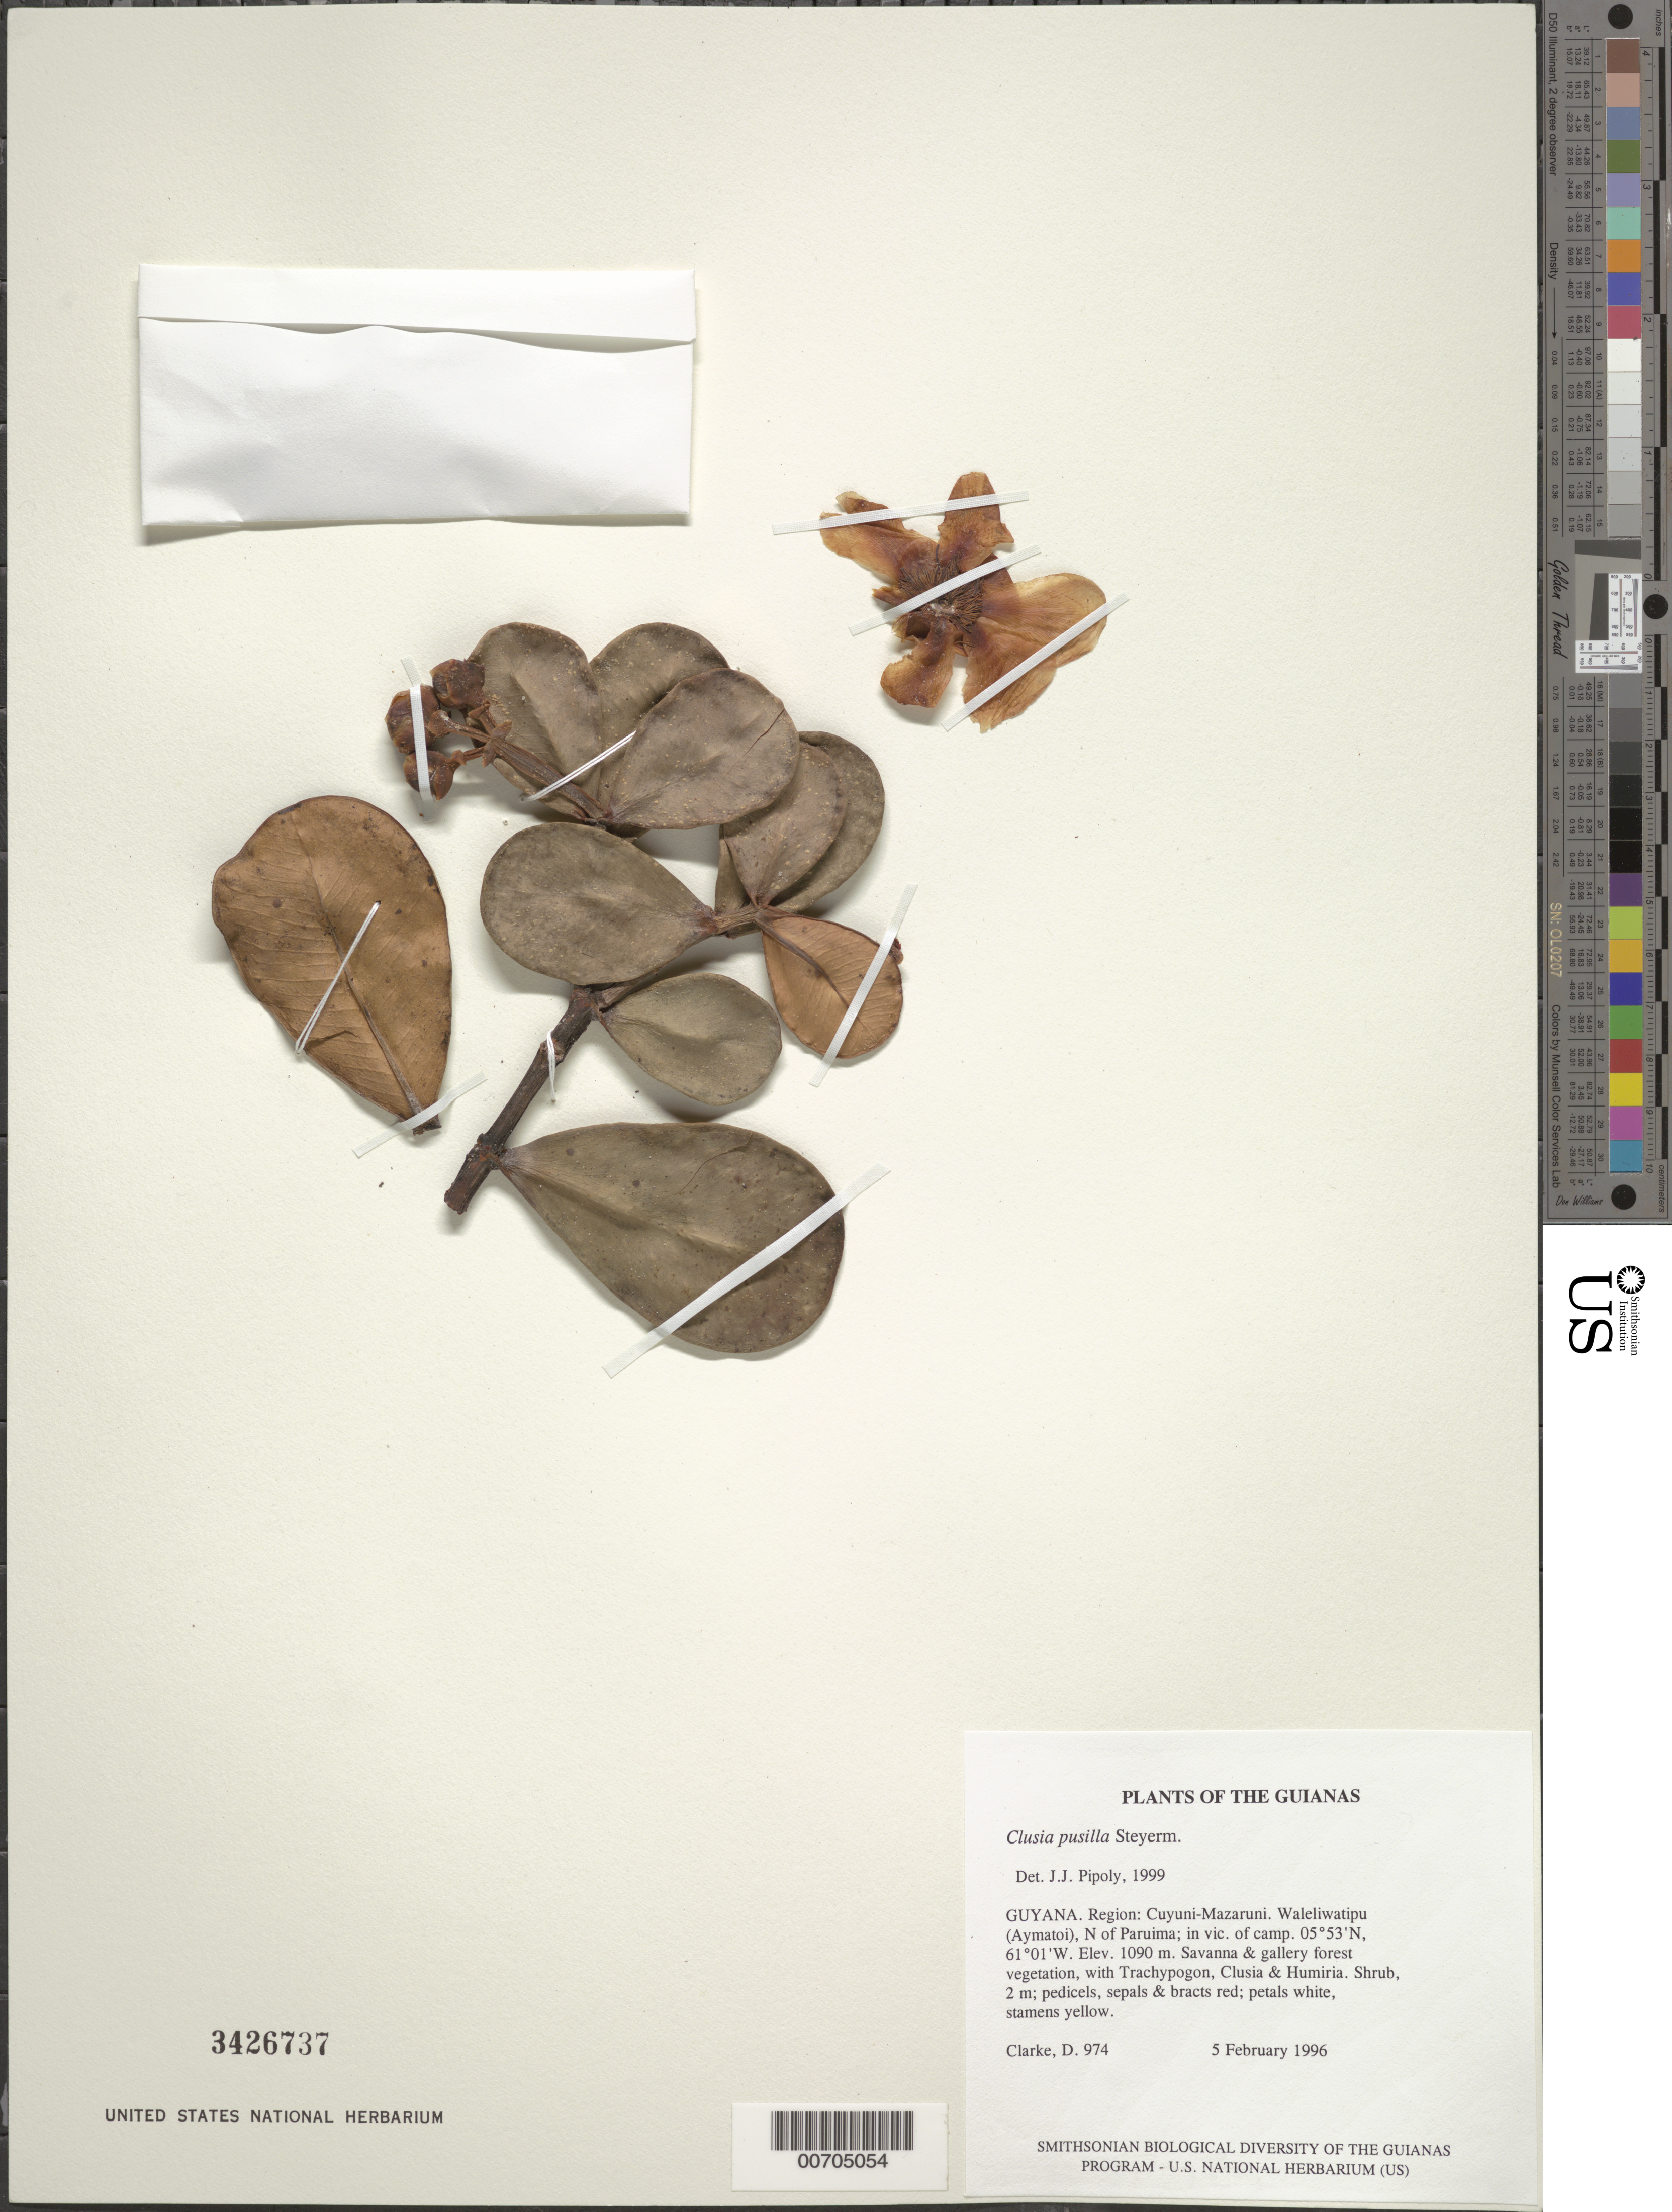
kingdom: Plantae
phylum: Tracheophyta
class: Magnoliopsida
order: Malpighiales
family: Clusiaceae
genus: Clusia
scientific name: Clusia pusilla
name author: Steyerm.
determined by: Pipoly, J. J., III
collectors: H. D. Clarke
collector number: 974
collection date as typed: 5 February 1996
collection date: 1996-02-05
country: Guyana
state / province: Cuyuni-Mazaruni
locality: Waleliwatipu (Aymatoi), N of Paruima; in vic. of camp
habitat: Savanna & gallery forest vegetation, with Trachypogon, Clusia & Humiria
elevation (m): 1090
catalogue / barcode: US 3426737